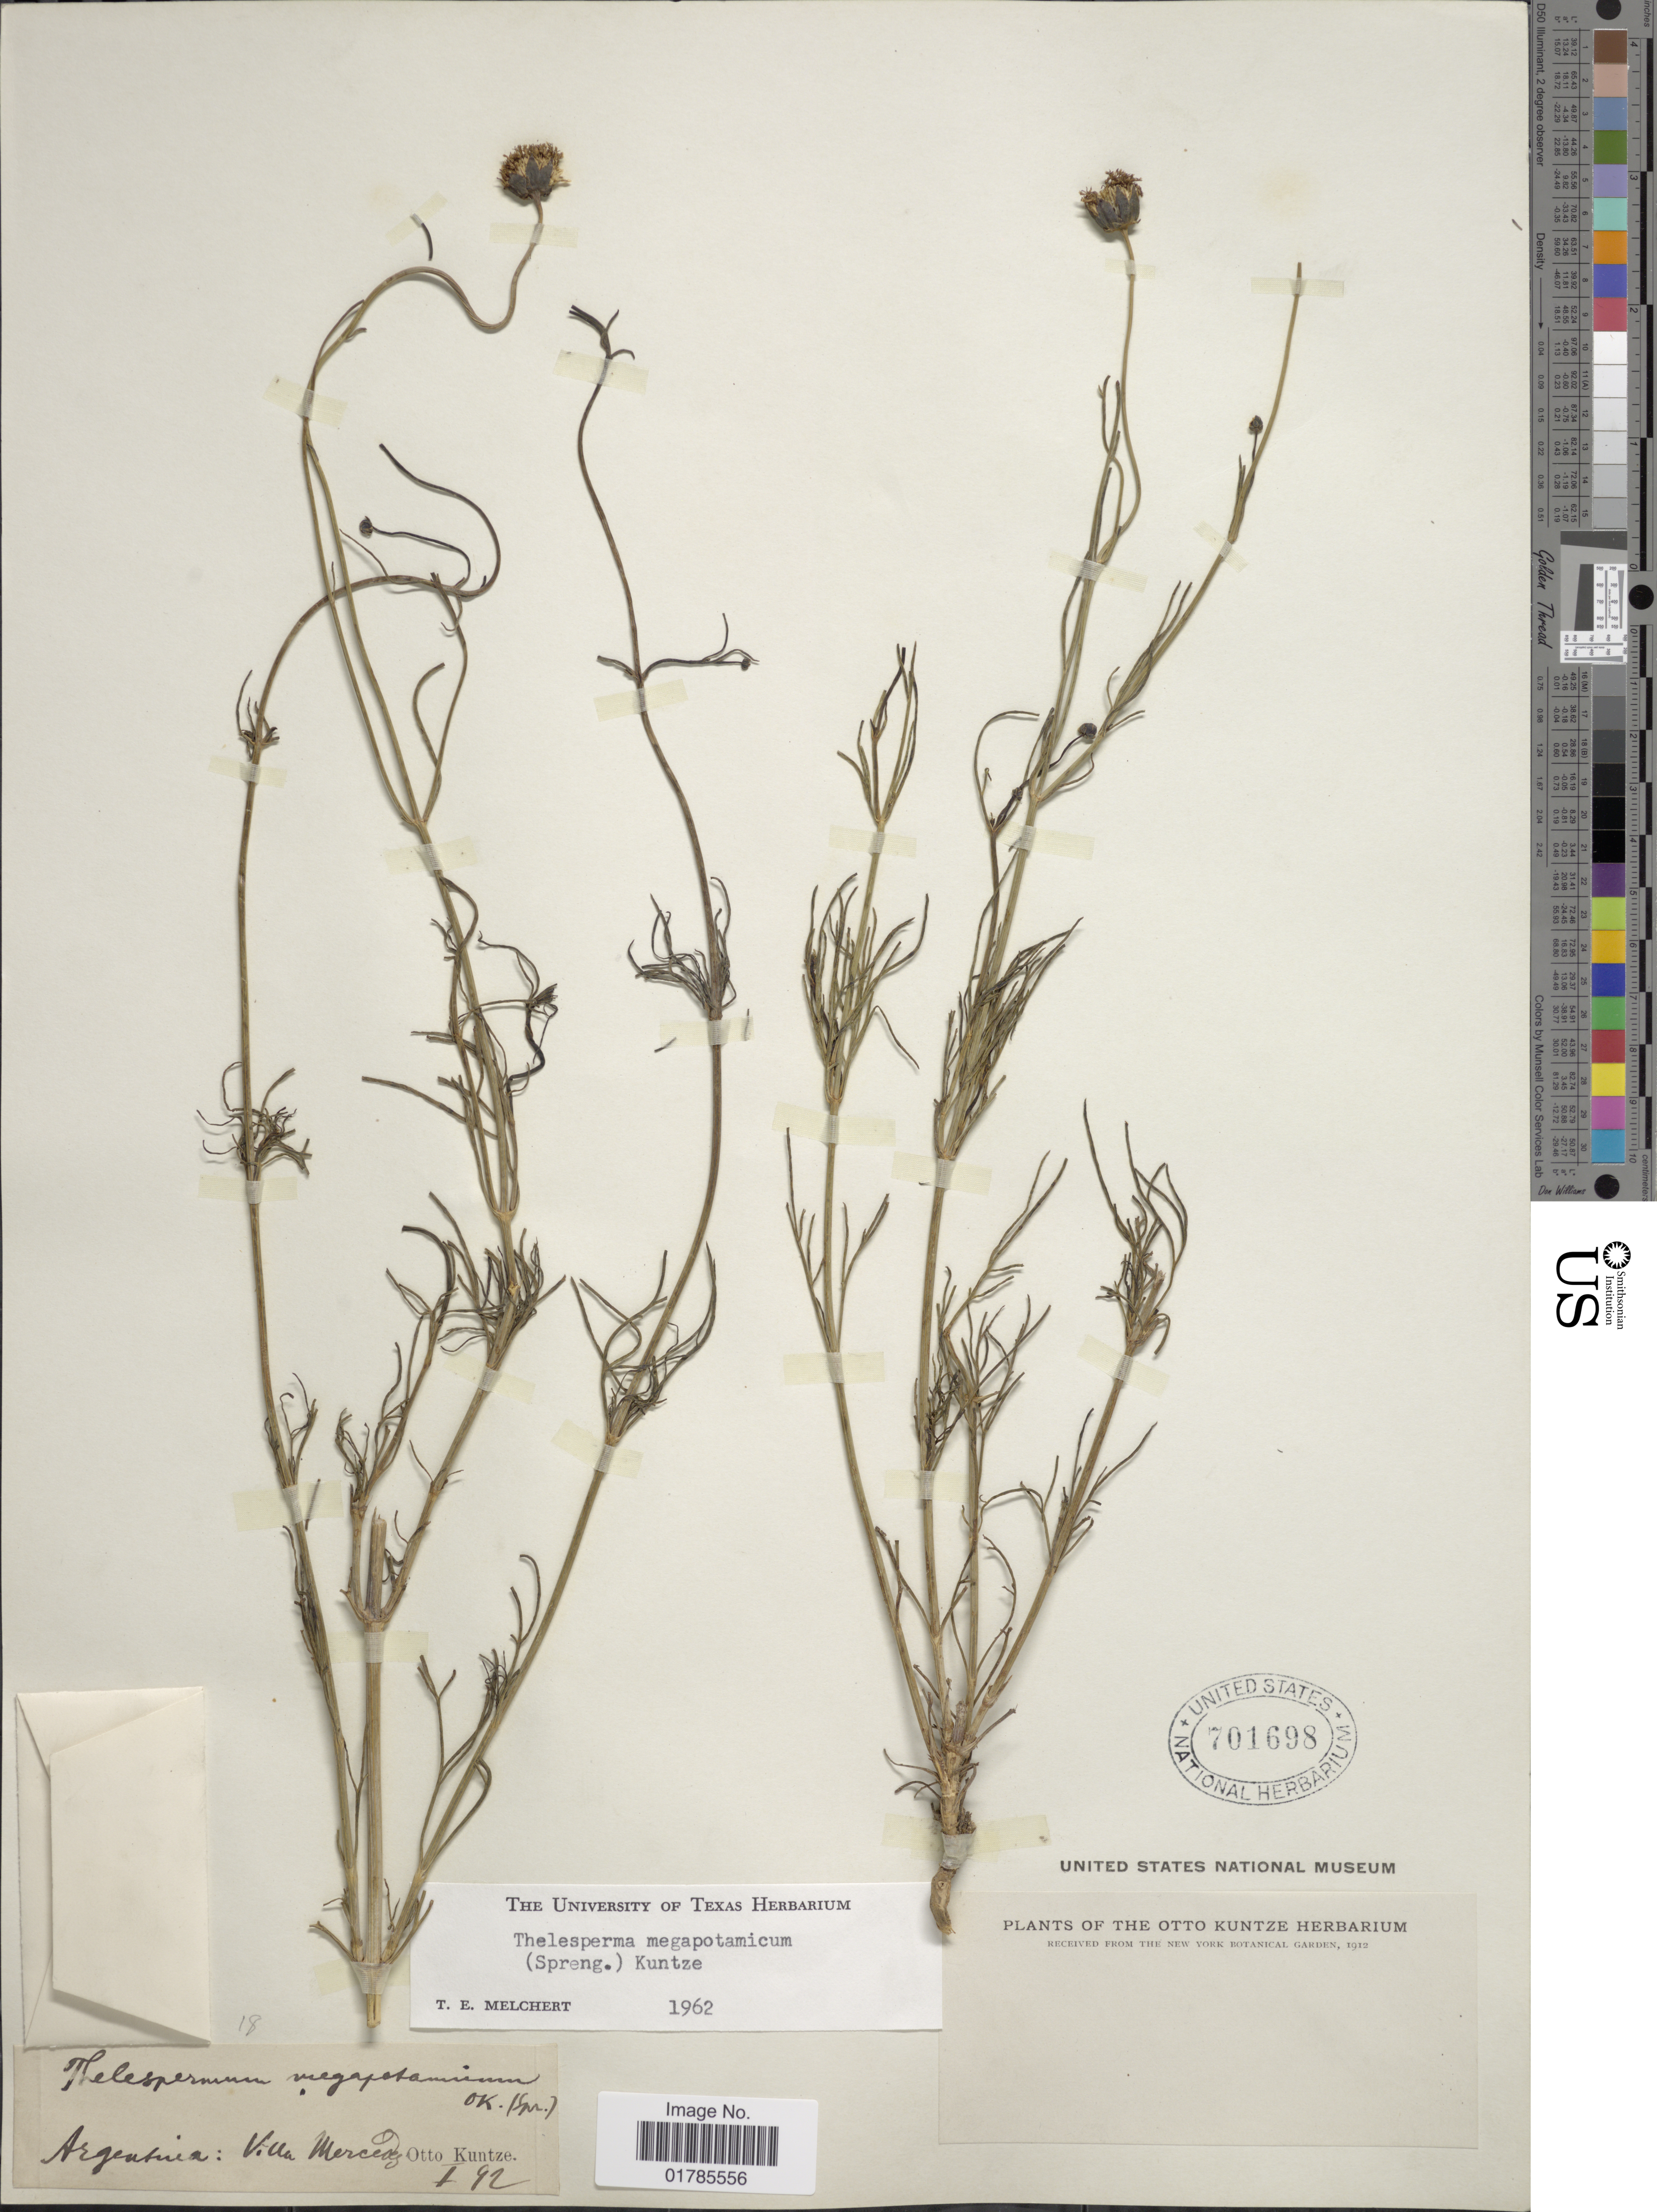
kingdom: Plantae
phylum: Tracheophyta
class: Magnoliopsida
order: Asterales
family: Asteraceae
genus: Thelesperma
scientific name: Thelesperma megapotamicum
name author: (Spreng.) Herter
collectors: C.E.O. Kuntze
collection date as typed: Transcribed d/m/y: /1/92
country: Argentina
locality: Villa Mercea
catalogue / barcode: US 701698